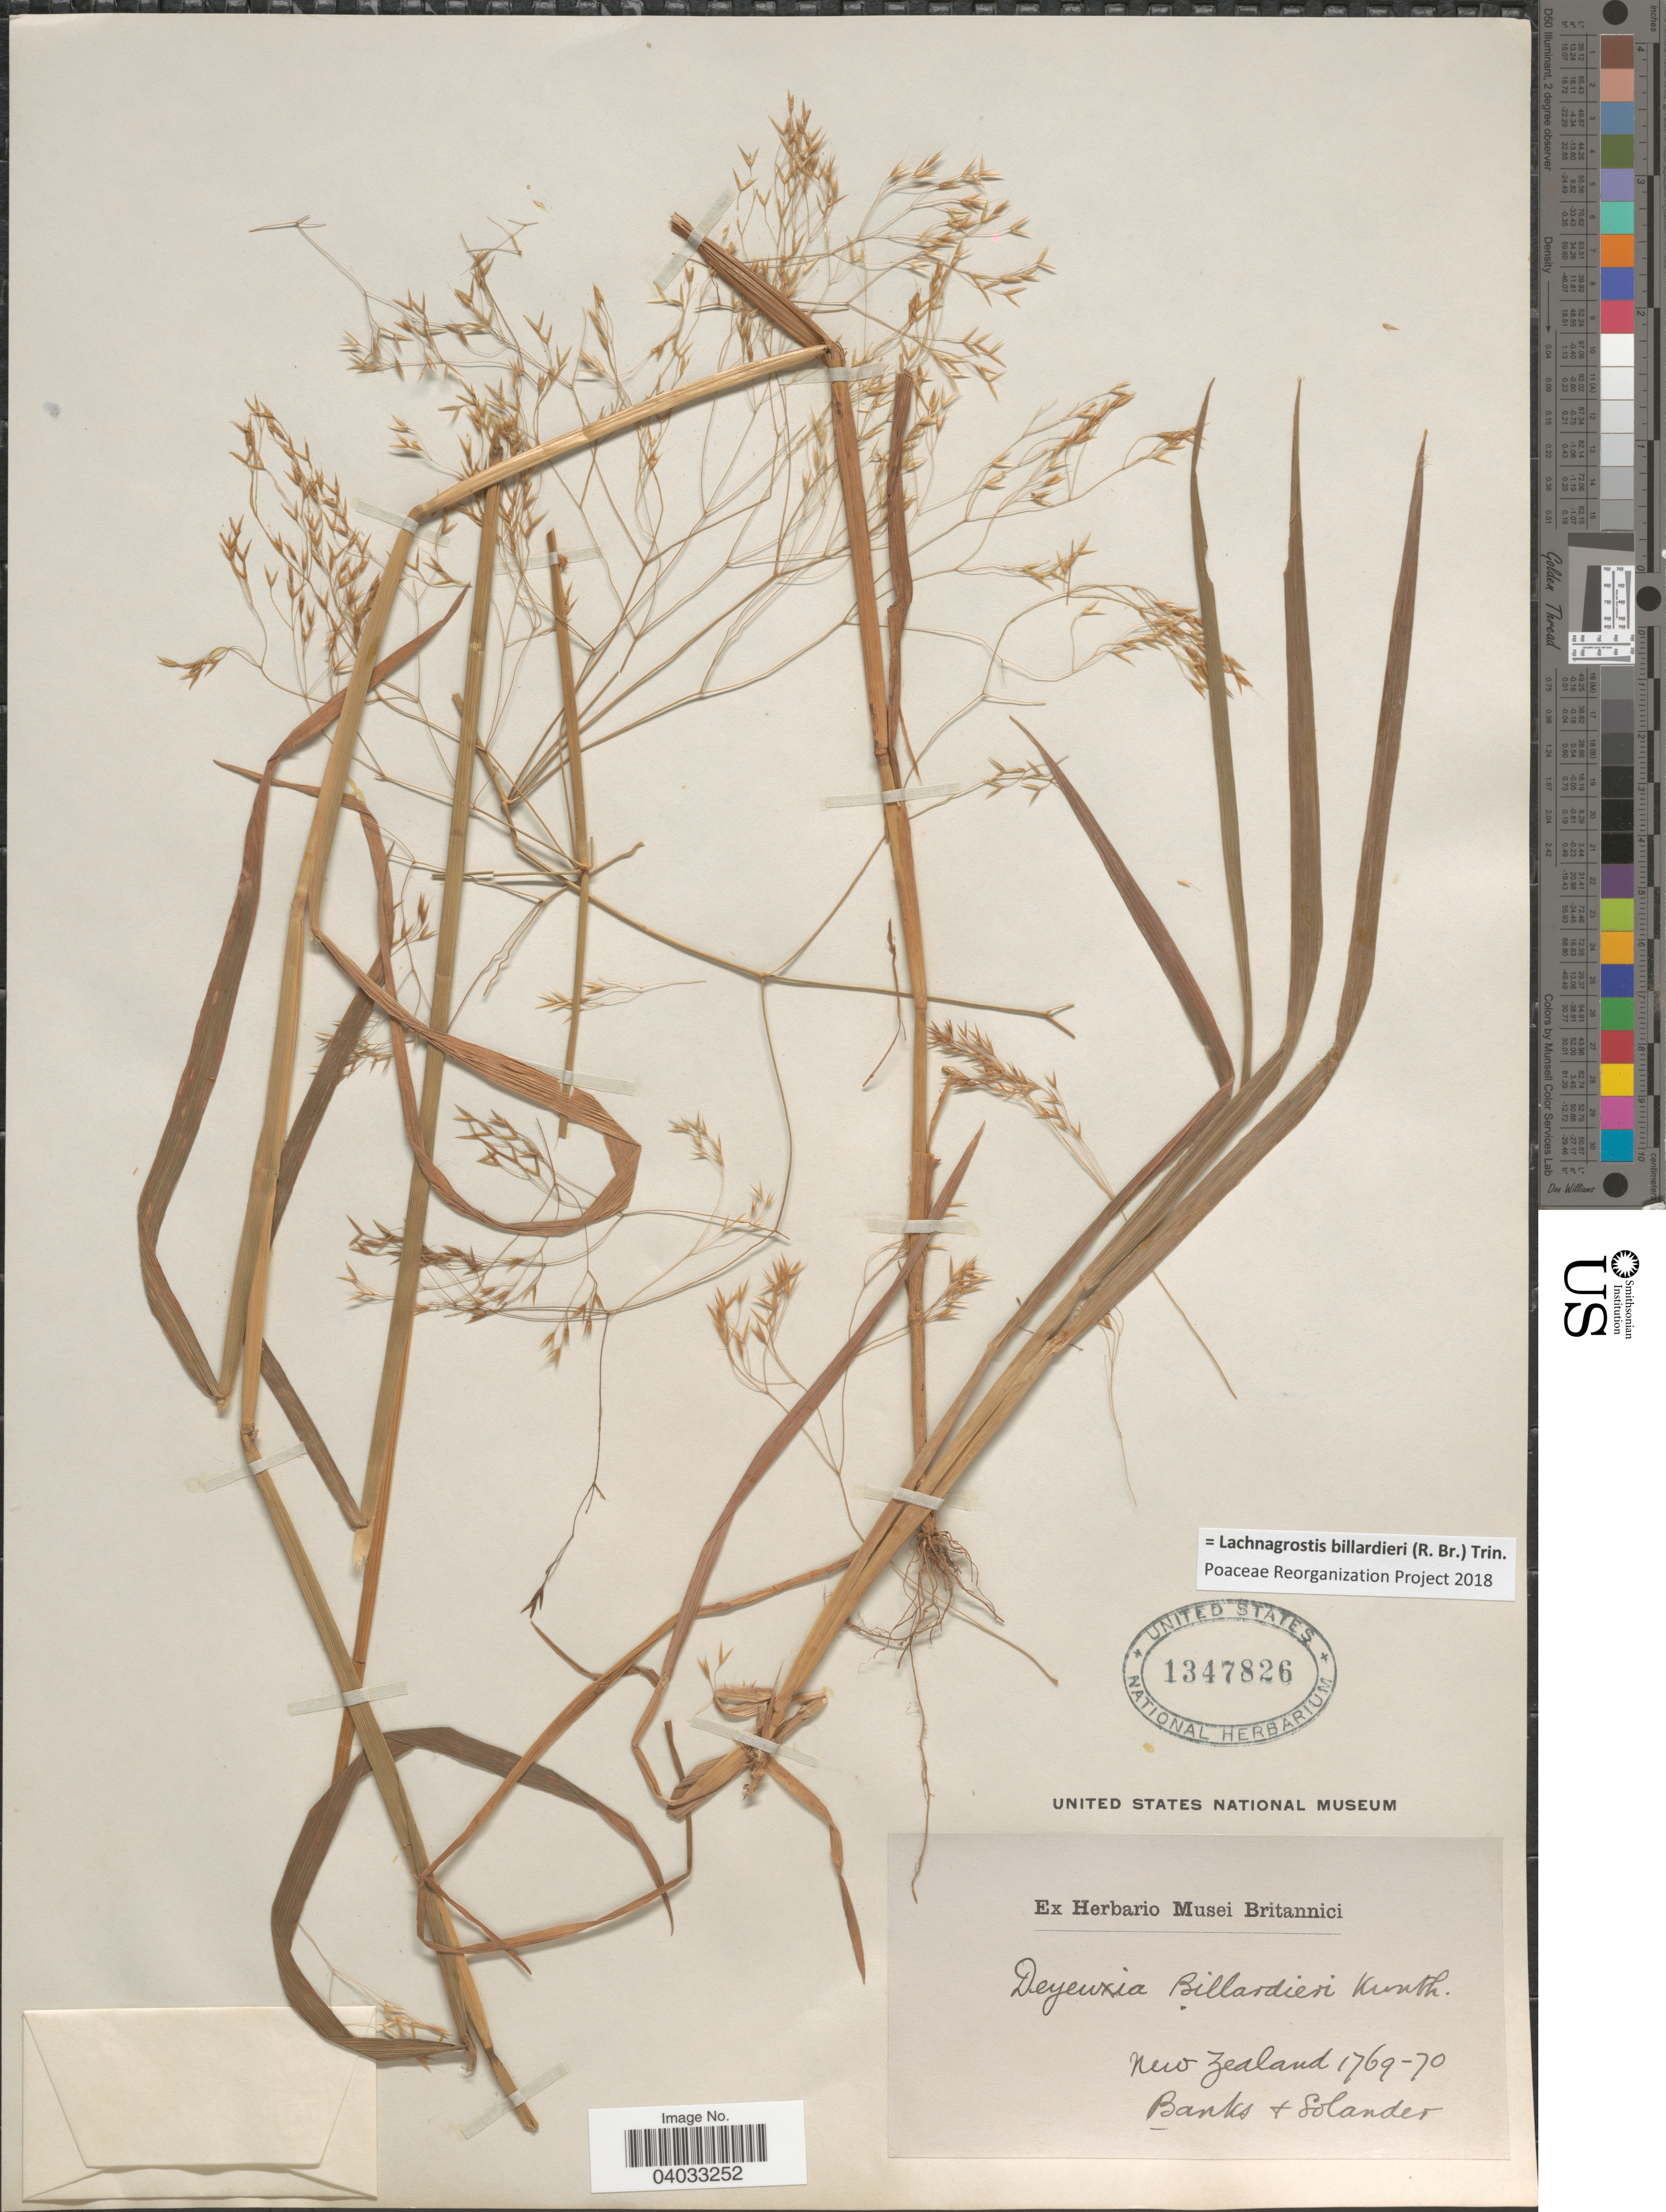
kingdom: Plantae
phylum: Tracheophyta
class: Liliopsida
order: Poales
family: Poaceae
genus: Lachnagrostis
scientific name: Lachnagrostis billardieri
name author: (R. Br.) Trin.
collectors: -- Banks & -- Solander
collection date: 1769/1770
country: New Zealand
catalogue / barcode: US 1347826